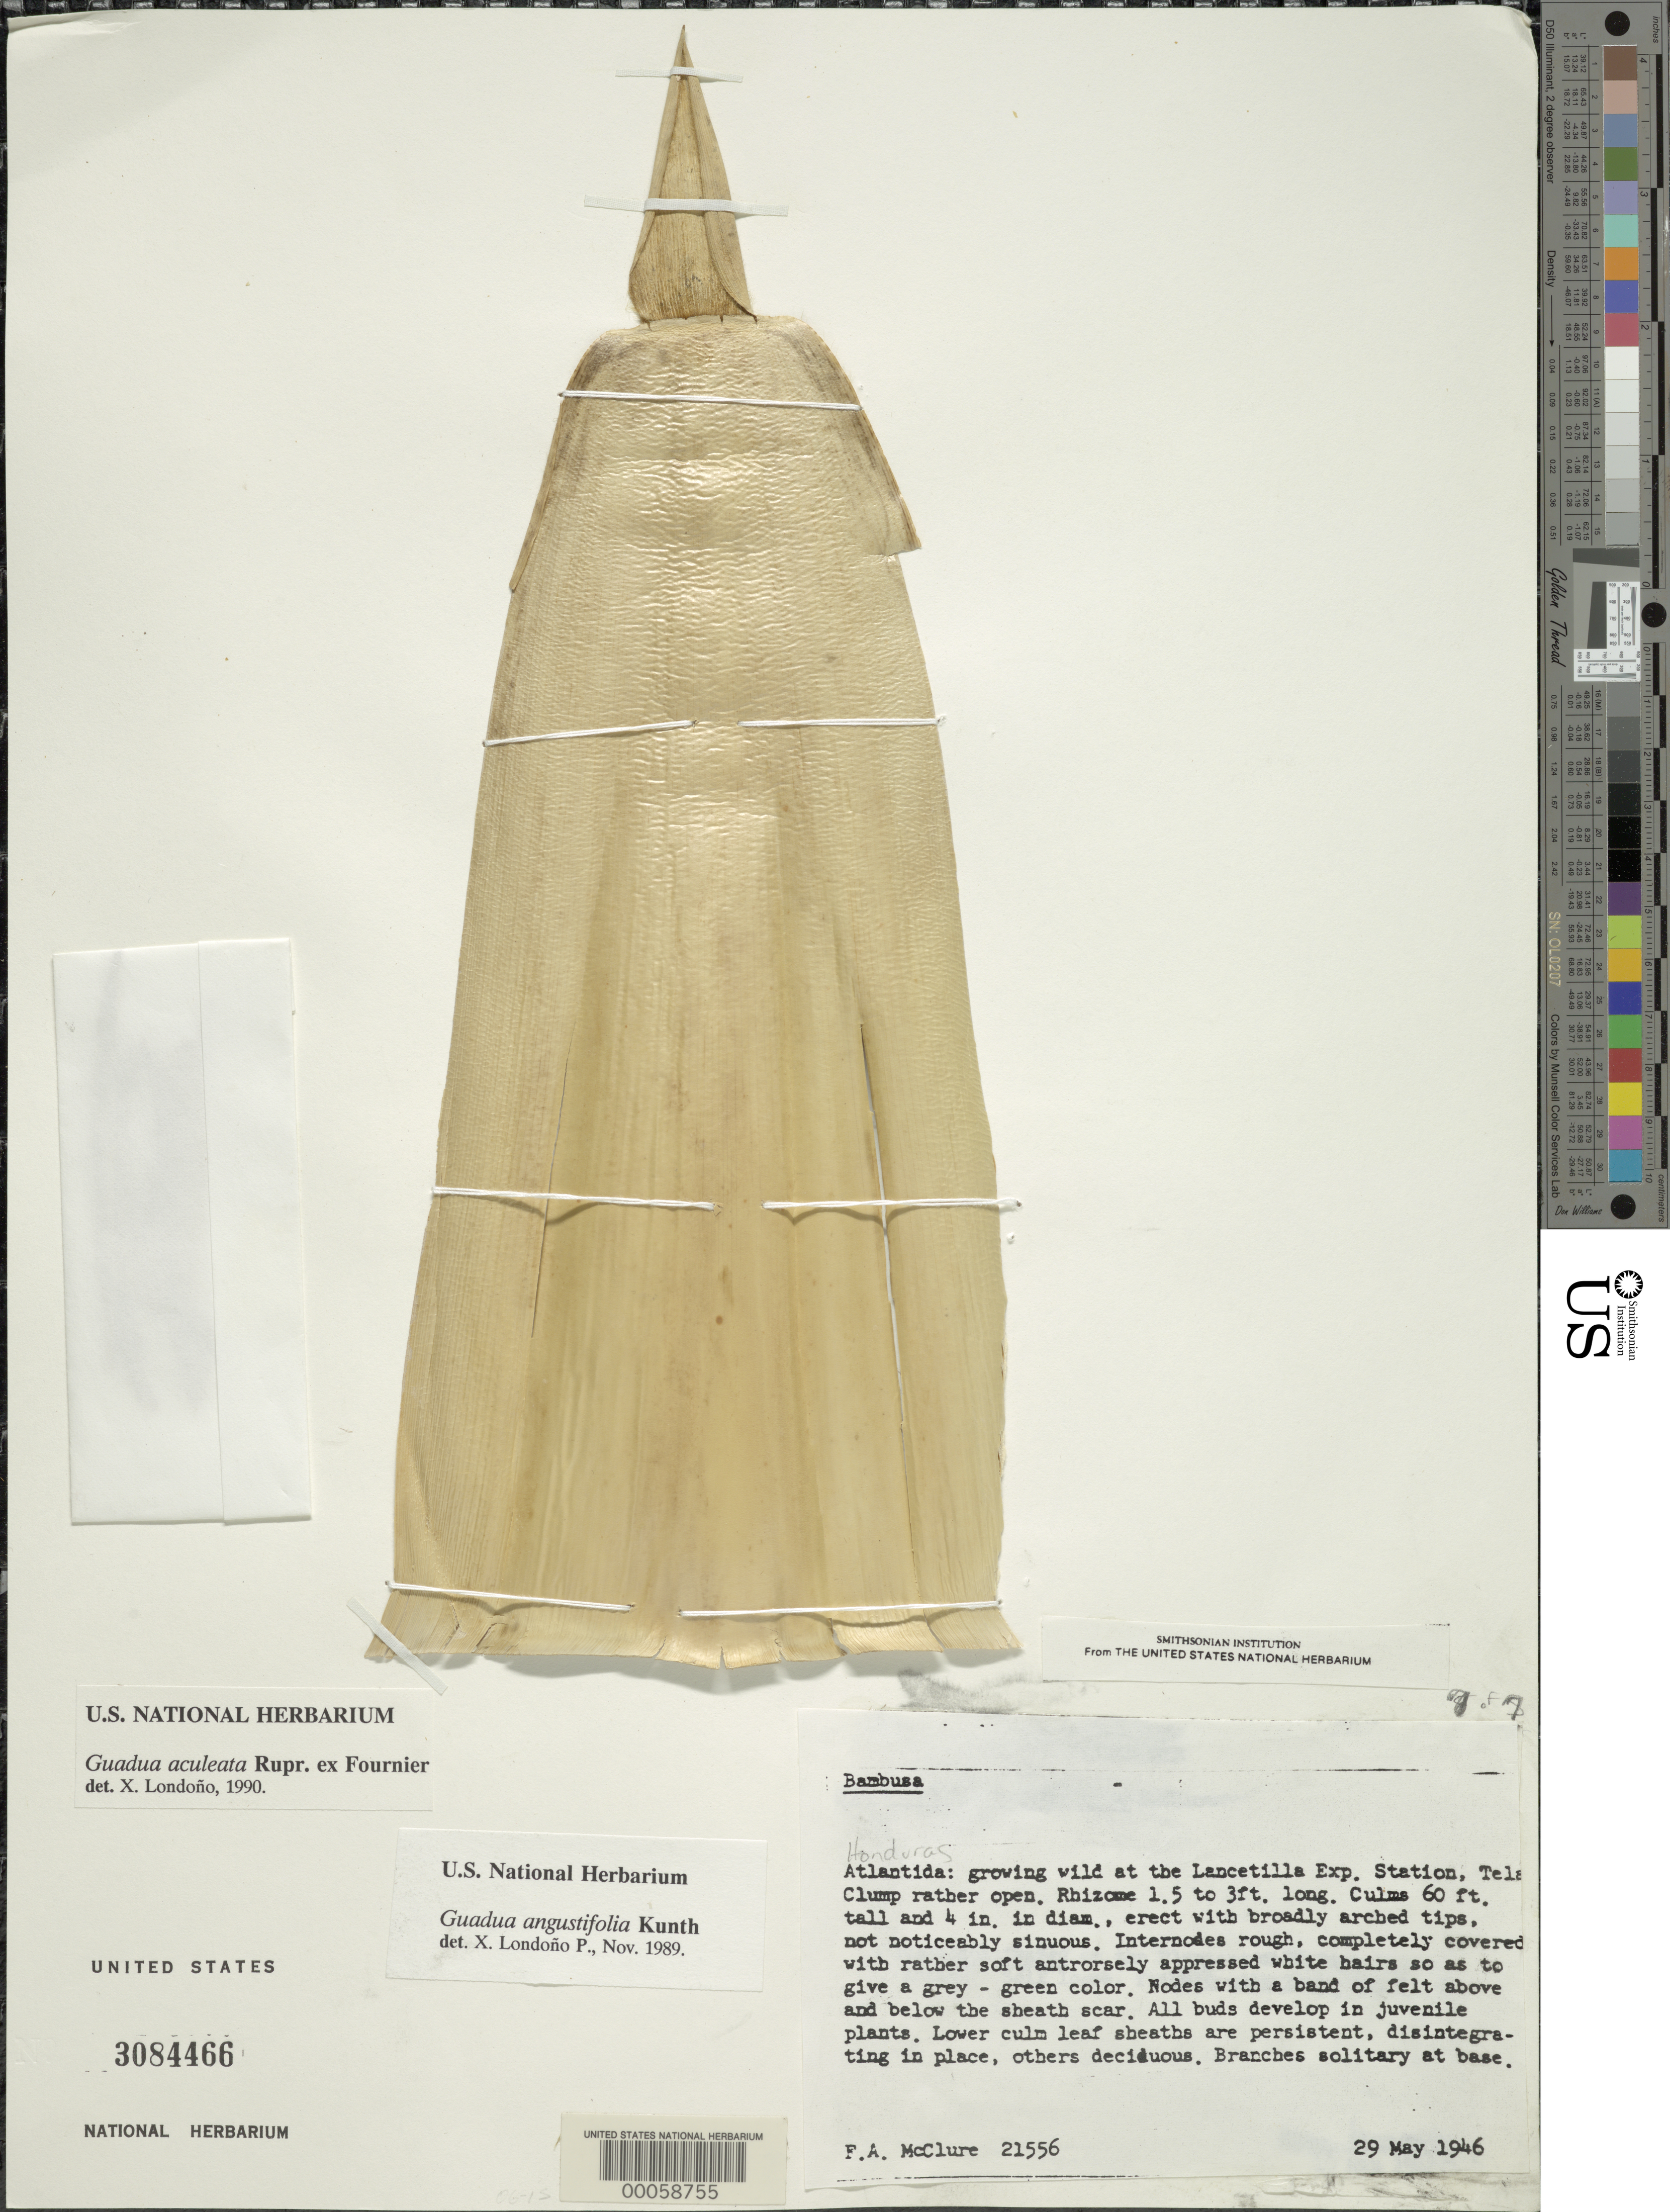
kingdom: Plantae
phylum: Tracheophyta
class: Liliopsida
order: Poales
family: Poaceae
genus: Guadua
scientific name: Guadua aculeata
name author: Rupr. ex E. Fourn.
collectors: F. A. McClure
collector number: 21556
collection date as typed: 29 May 1946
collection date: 1946-05-29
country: Honduras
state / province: Atlántida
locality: Lancetilla Exp. Station, Tela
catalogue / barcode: US 3084466